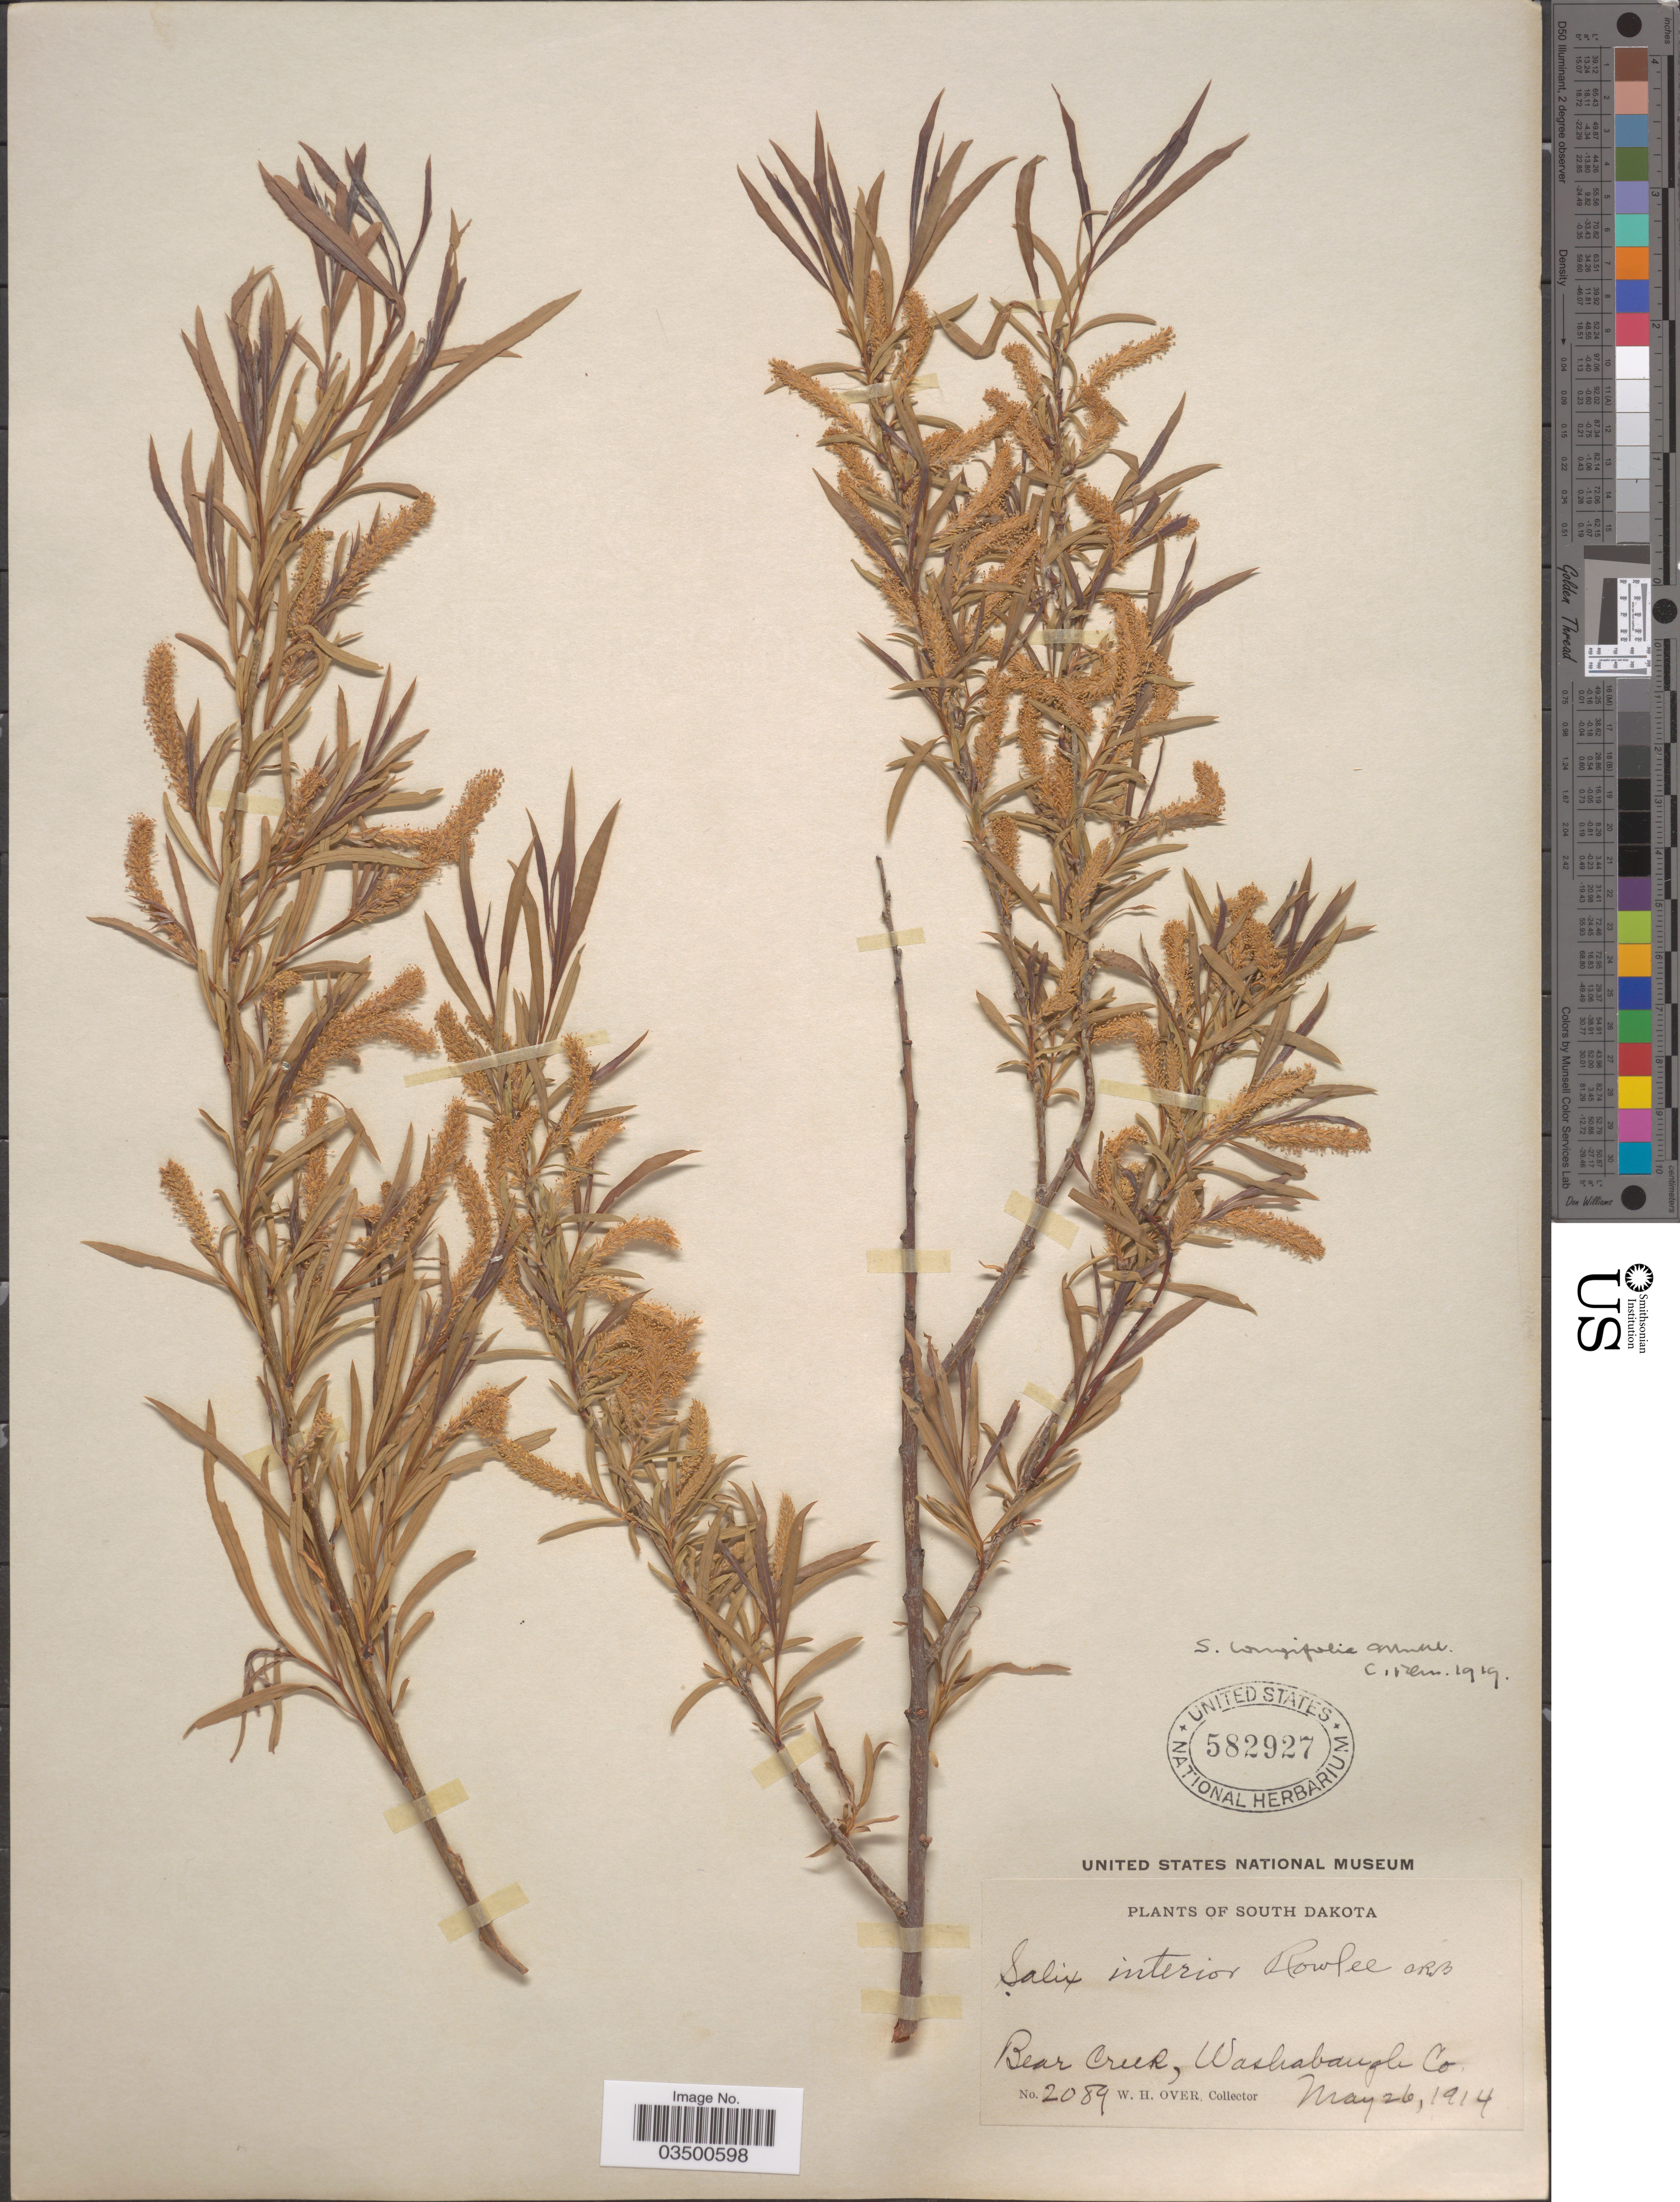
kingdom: Plantae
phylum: Tracheophyta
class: Magnoliopsida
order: Malpighiales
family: Salicaceae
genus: Salix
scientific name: Salix interior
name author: Rowlee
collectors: W. Over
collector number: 2089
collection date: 1914-05-26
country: United States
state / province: South Dakota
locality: Bear Creek, Washabaugh Co.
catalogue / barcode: US 582927